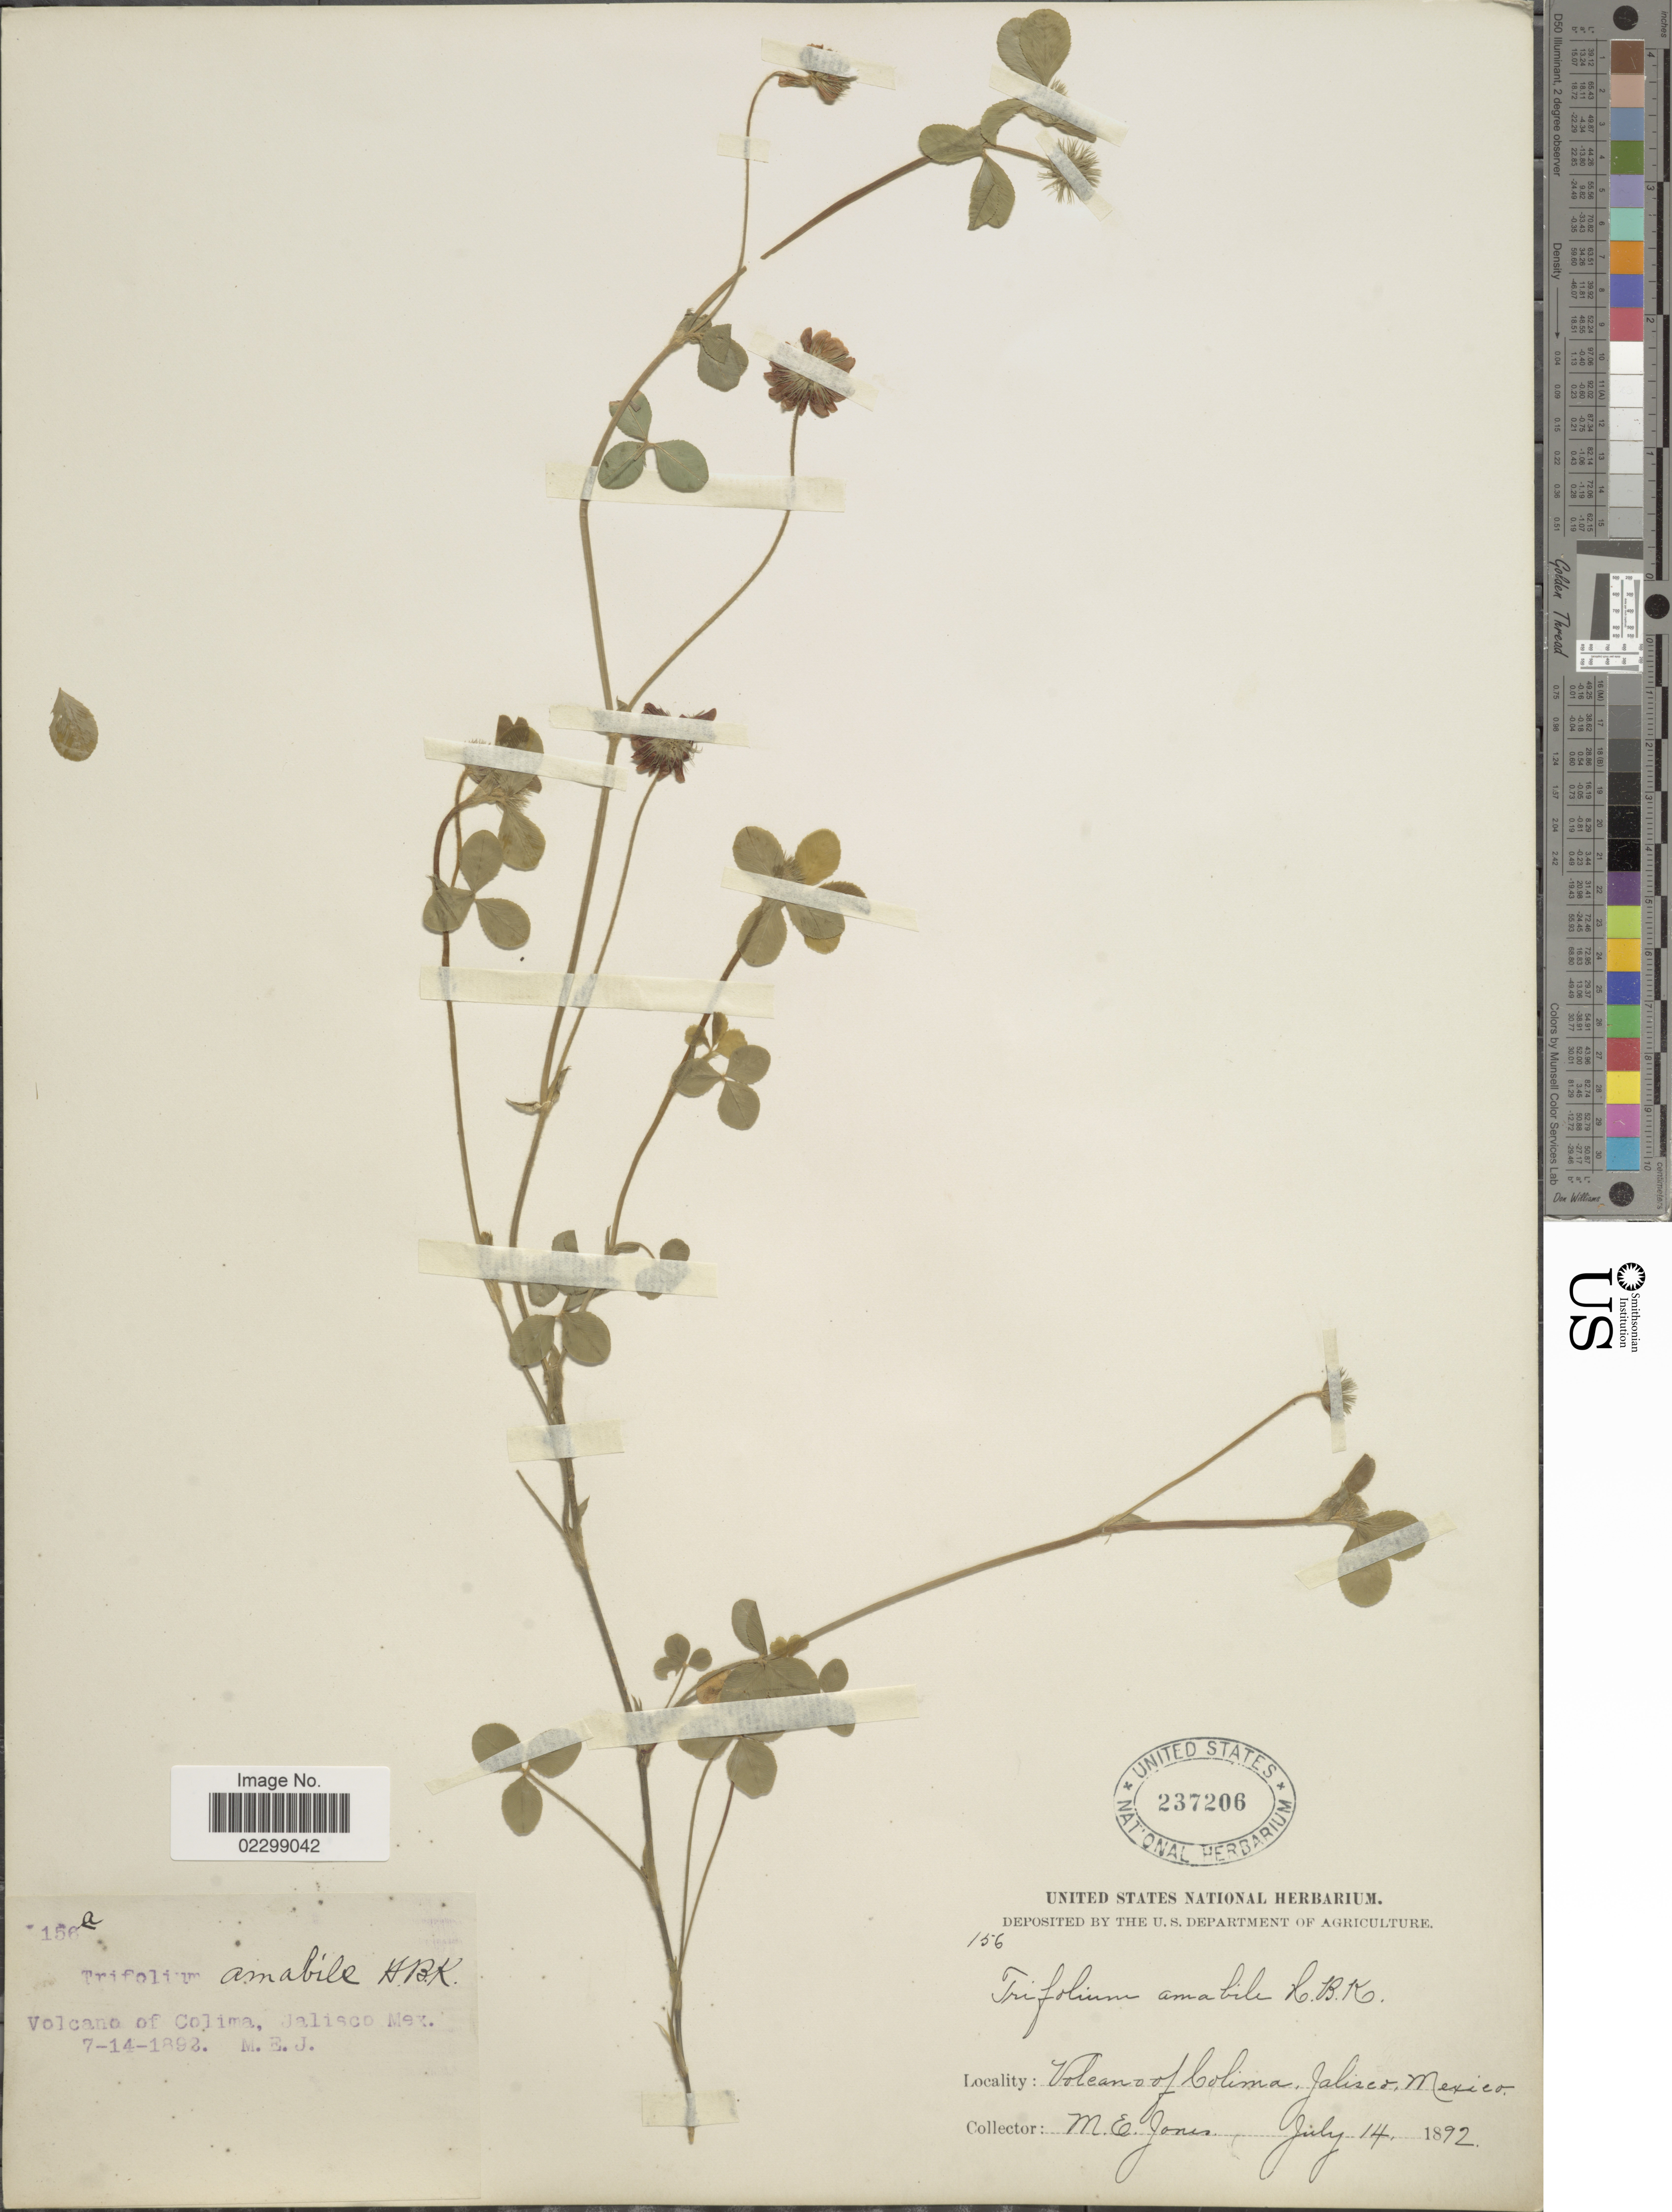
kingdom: Plantae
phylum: Tracheophyta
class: Magnoliopsida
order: Fabales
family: Fabaceae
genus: Trifolium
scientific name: Trifolium mexicanum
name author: Hemsl.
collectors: M. E. Jones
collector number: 156a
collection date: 1892-07-14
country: Mexico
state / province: Jalisco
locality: Volcano of Colima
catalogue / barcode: US 237206